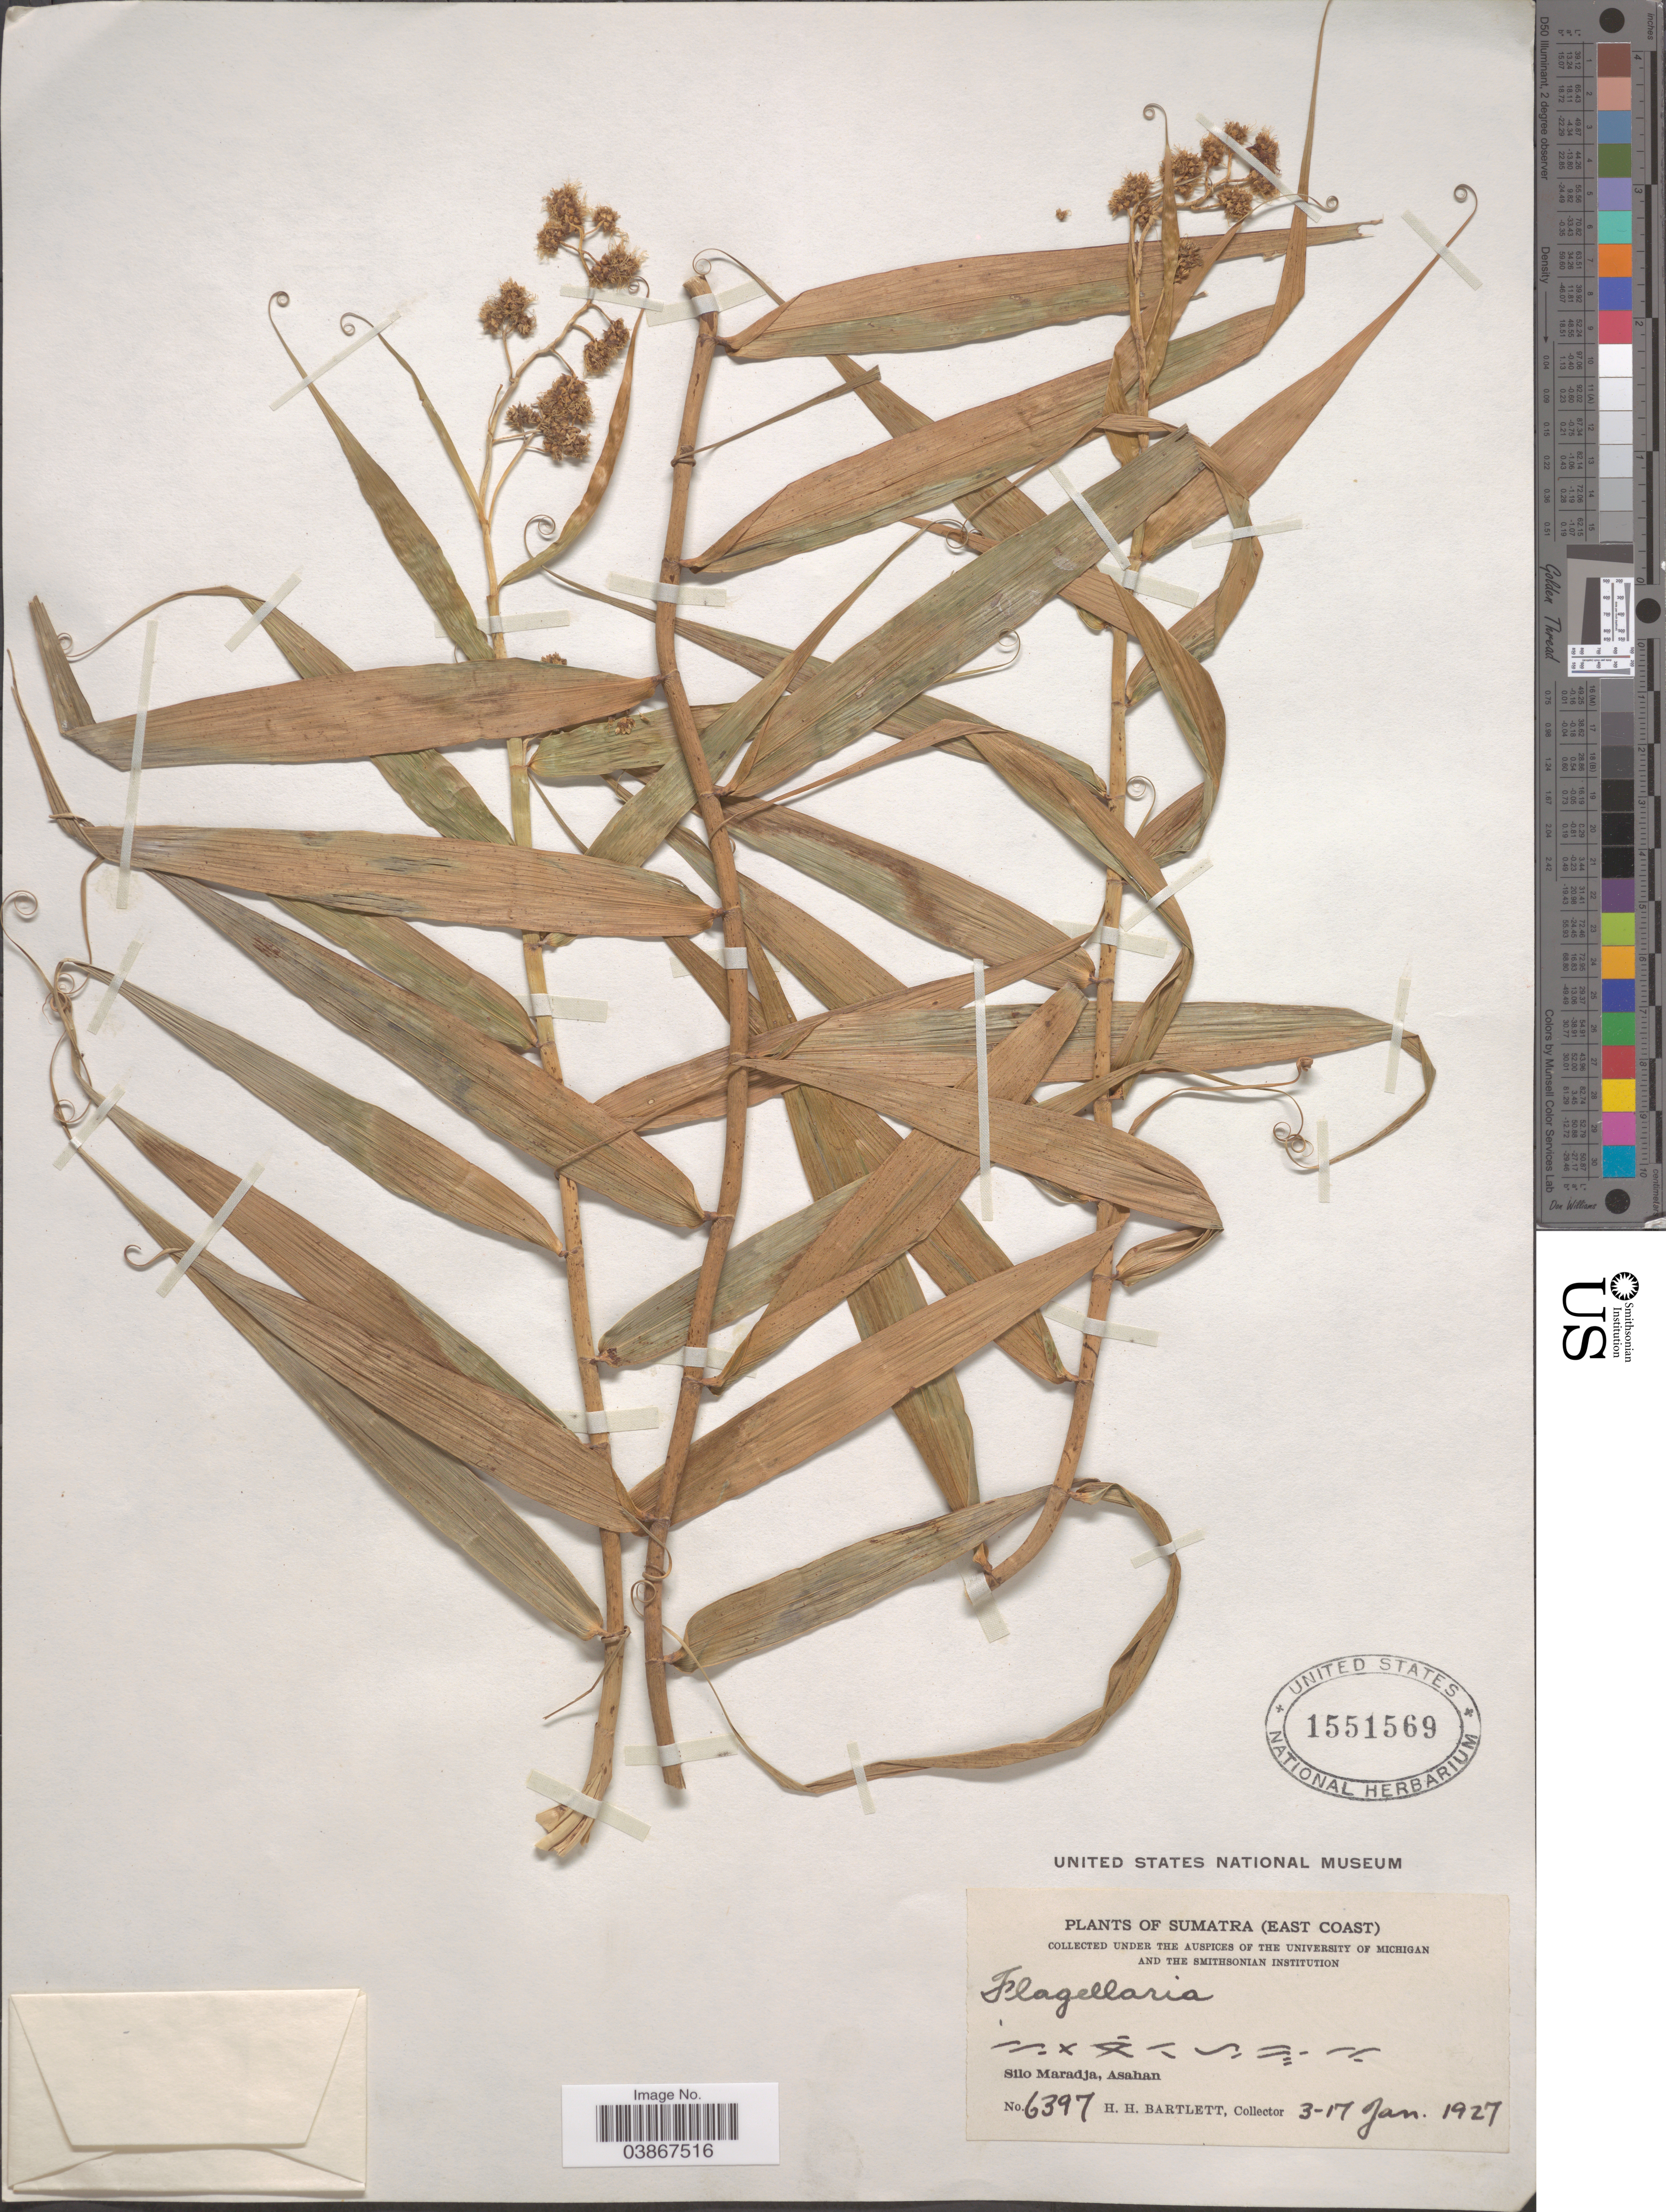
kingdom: Plantae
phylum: Tracheophyta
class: Liliopsida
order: Poales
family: Flagellariaceae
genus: Flagellaria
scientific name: Flagellaria sp.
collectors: H. H. Bartlett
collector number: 6397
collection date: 1927-01-03/1927-01-17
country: Indonesia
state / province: Sumatra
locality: (East Coast). Silo Maradja, Asahan.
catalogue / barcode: US 1551569